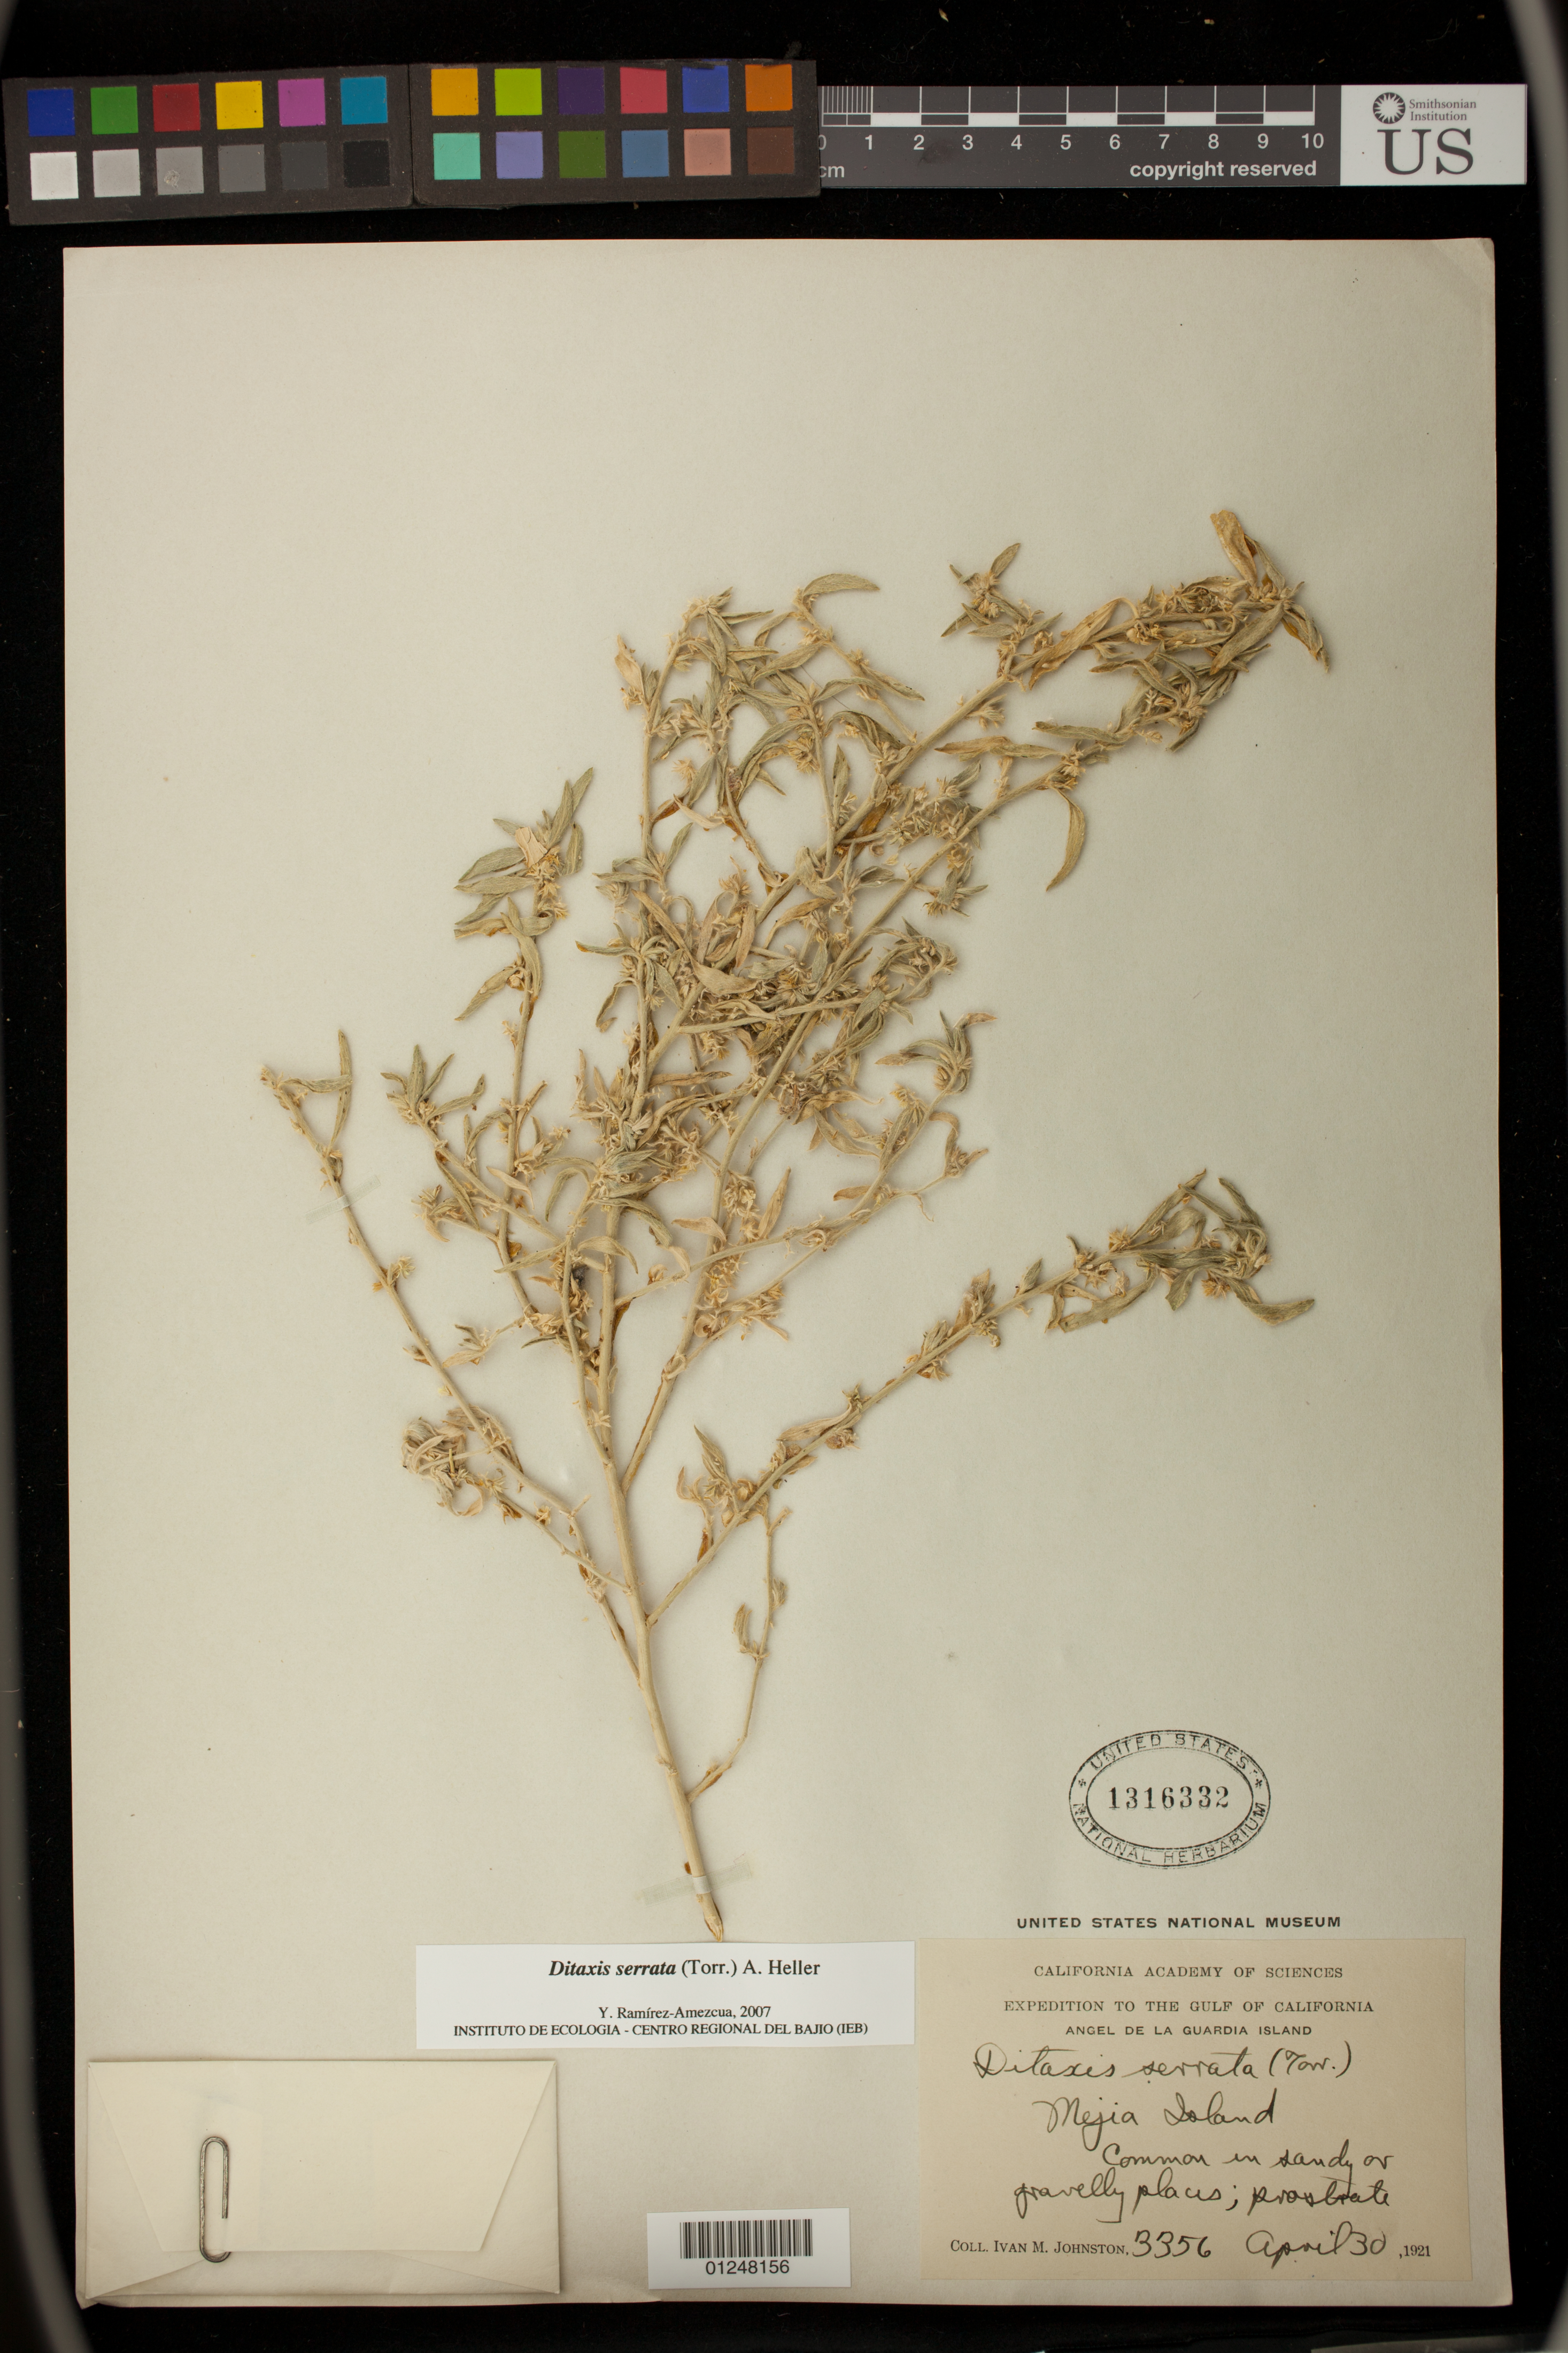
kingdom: Plantae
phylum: Tracheophyta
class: Magnoliopsida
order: Malpighiales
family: Euphorbiaceae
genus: Ditaxis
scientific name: Ditaxis serrata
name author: (Torr.) A. Heller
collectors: I.M. Johnston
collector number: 3356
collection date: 1921-04-30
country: Mexico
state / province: Baja California Norte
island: Mejia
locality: Island off Angel de la Guardia Island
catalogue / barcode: US 1316332